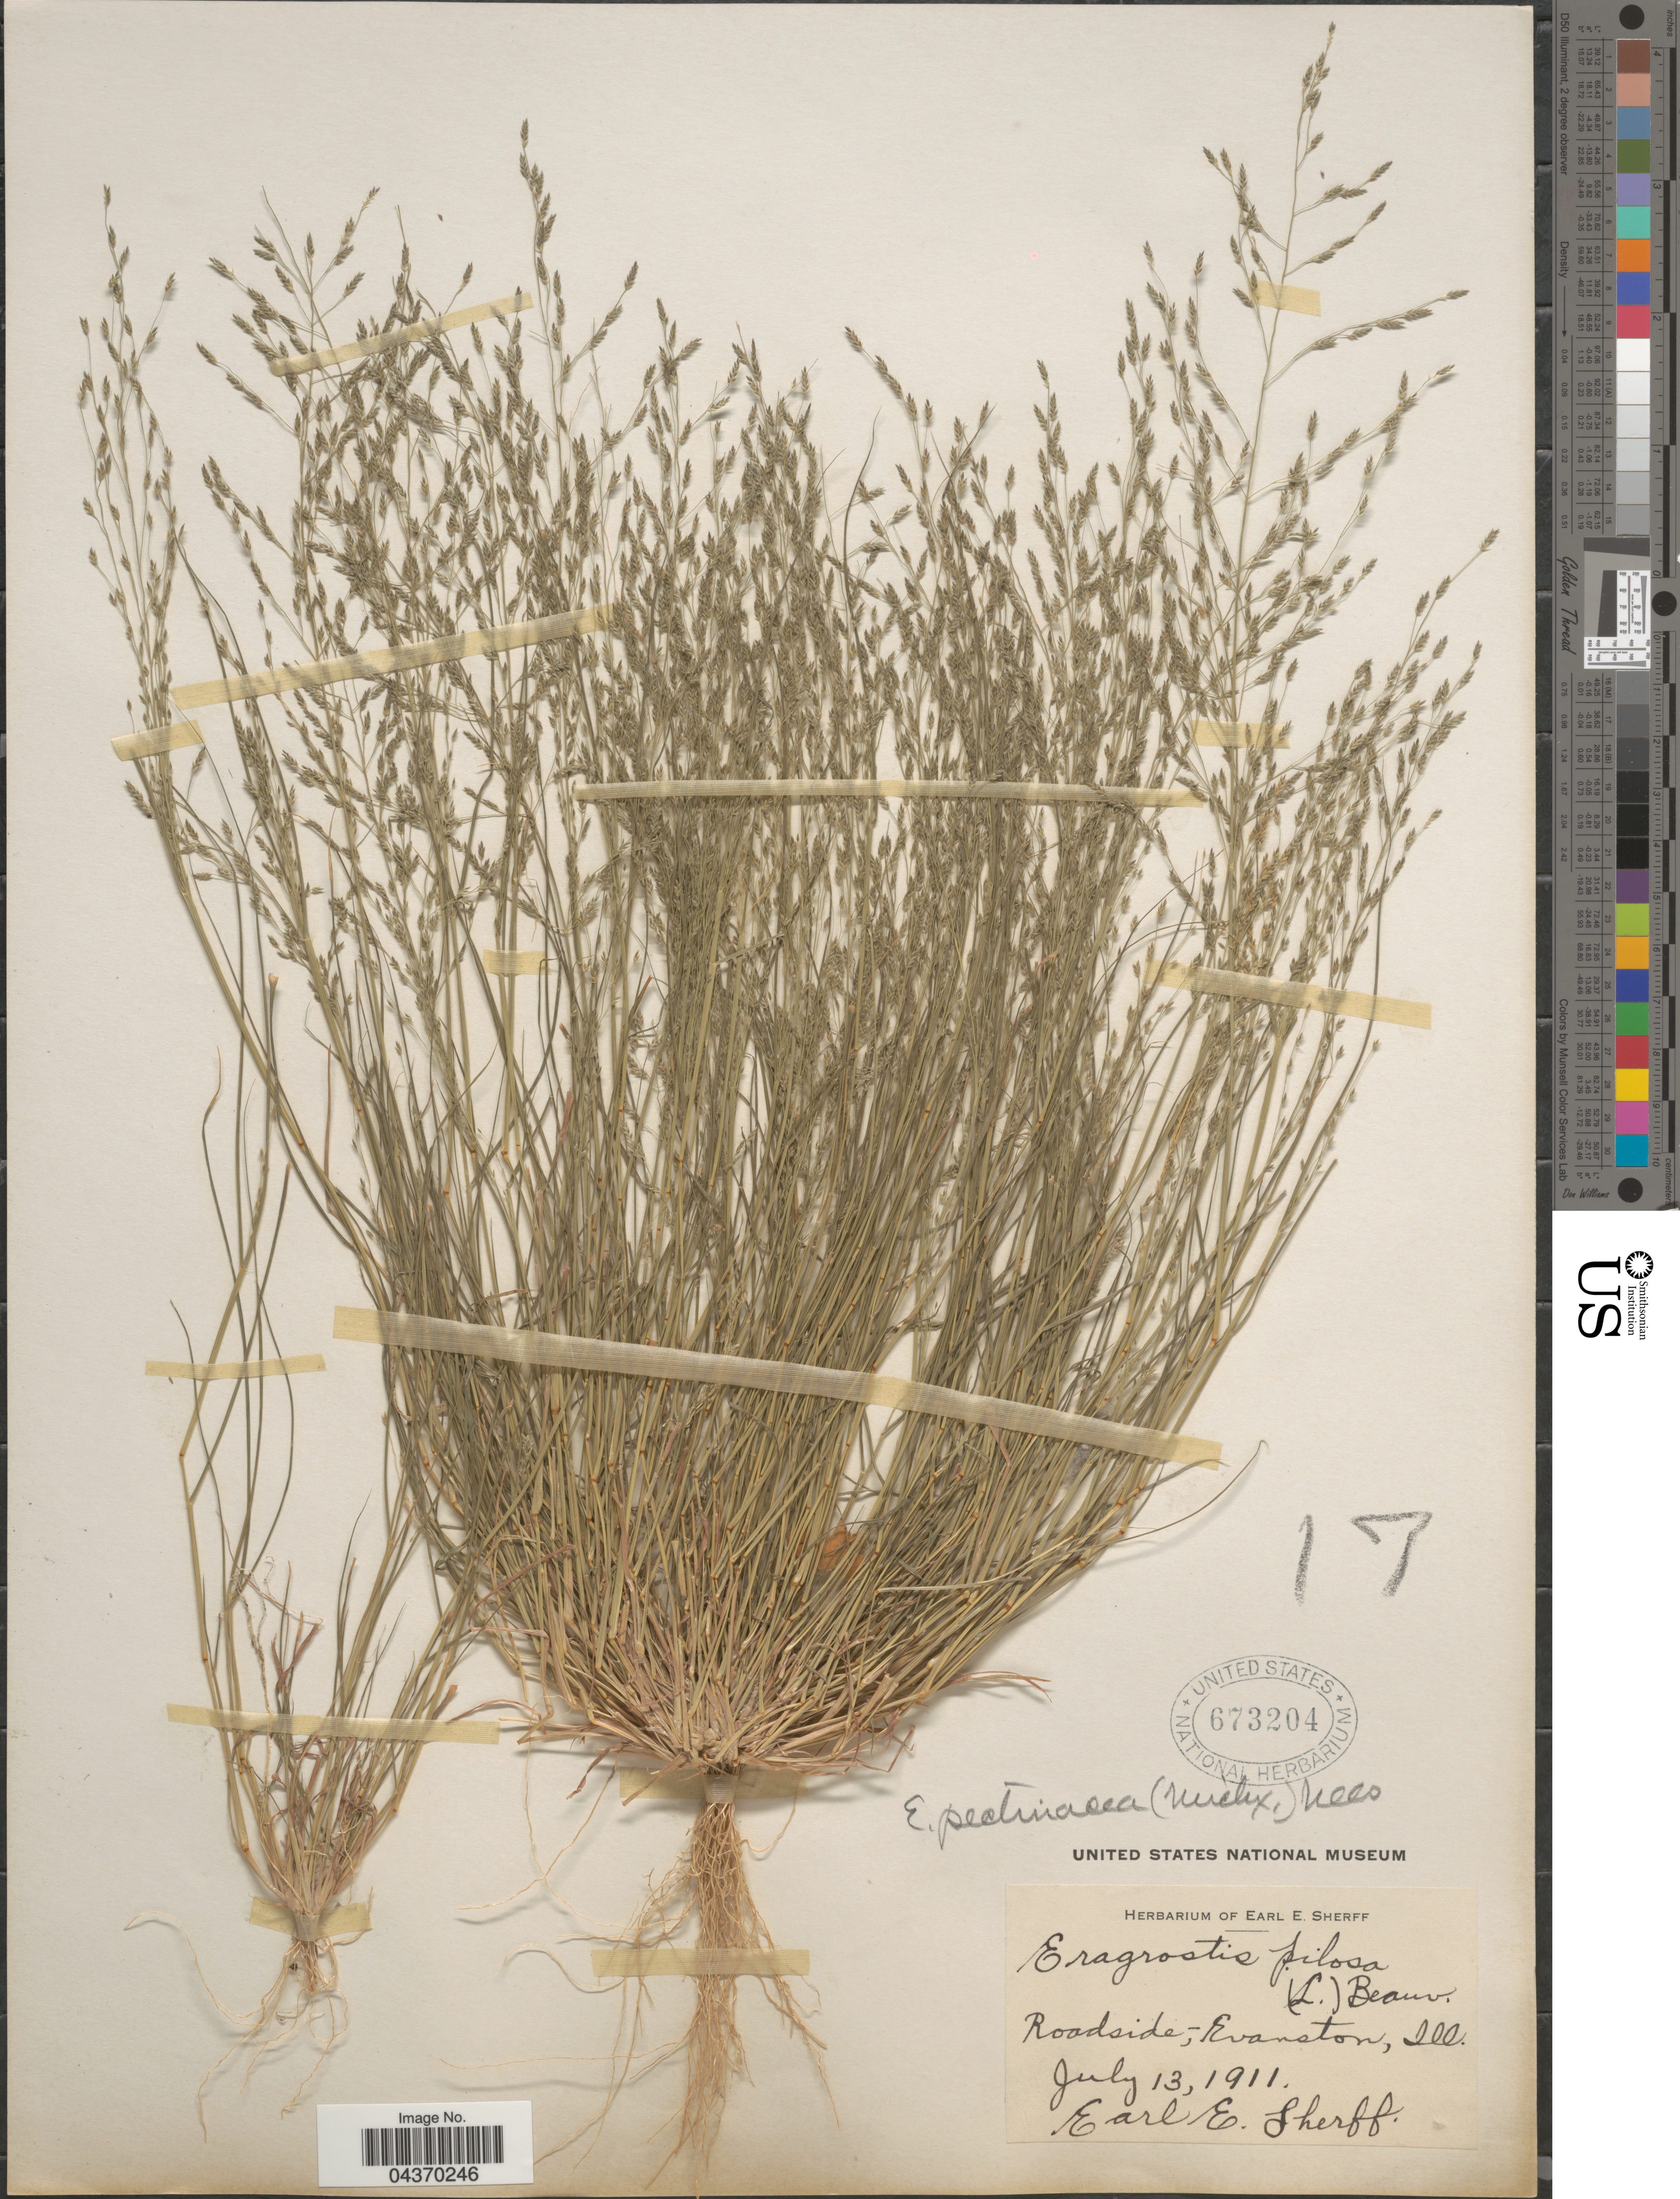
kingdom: Plantae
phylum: Tracheophyta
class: Liliopsida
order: Poales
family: Poaceae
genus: Eragrostis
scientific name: Eragrostis pectinacea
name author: (Michx.) Nees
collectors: E. E. Sherff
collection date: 1911-07-13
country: United States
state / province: Illinois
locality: Roadside,- Evanston.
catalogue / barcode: US 673204